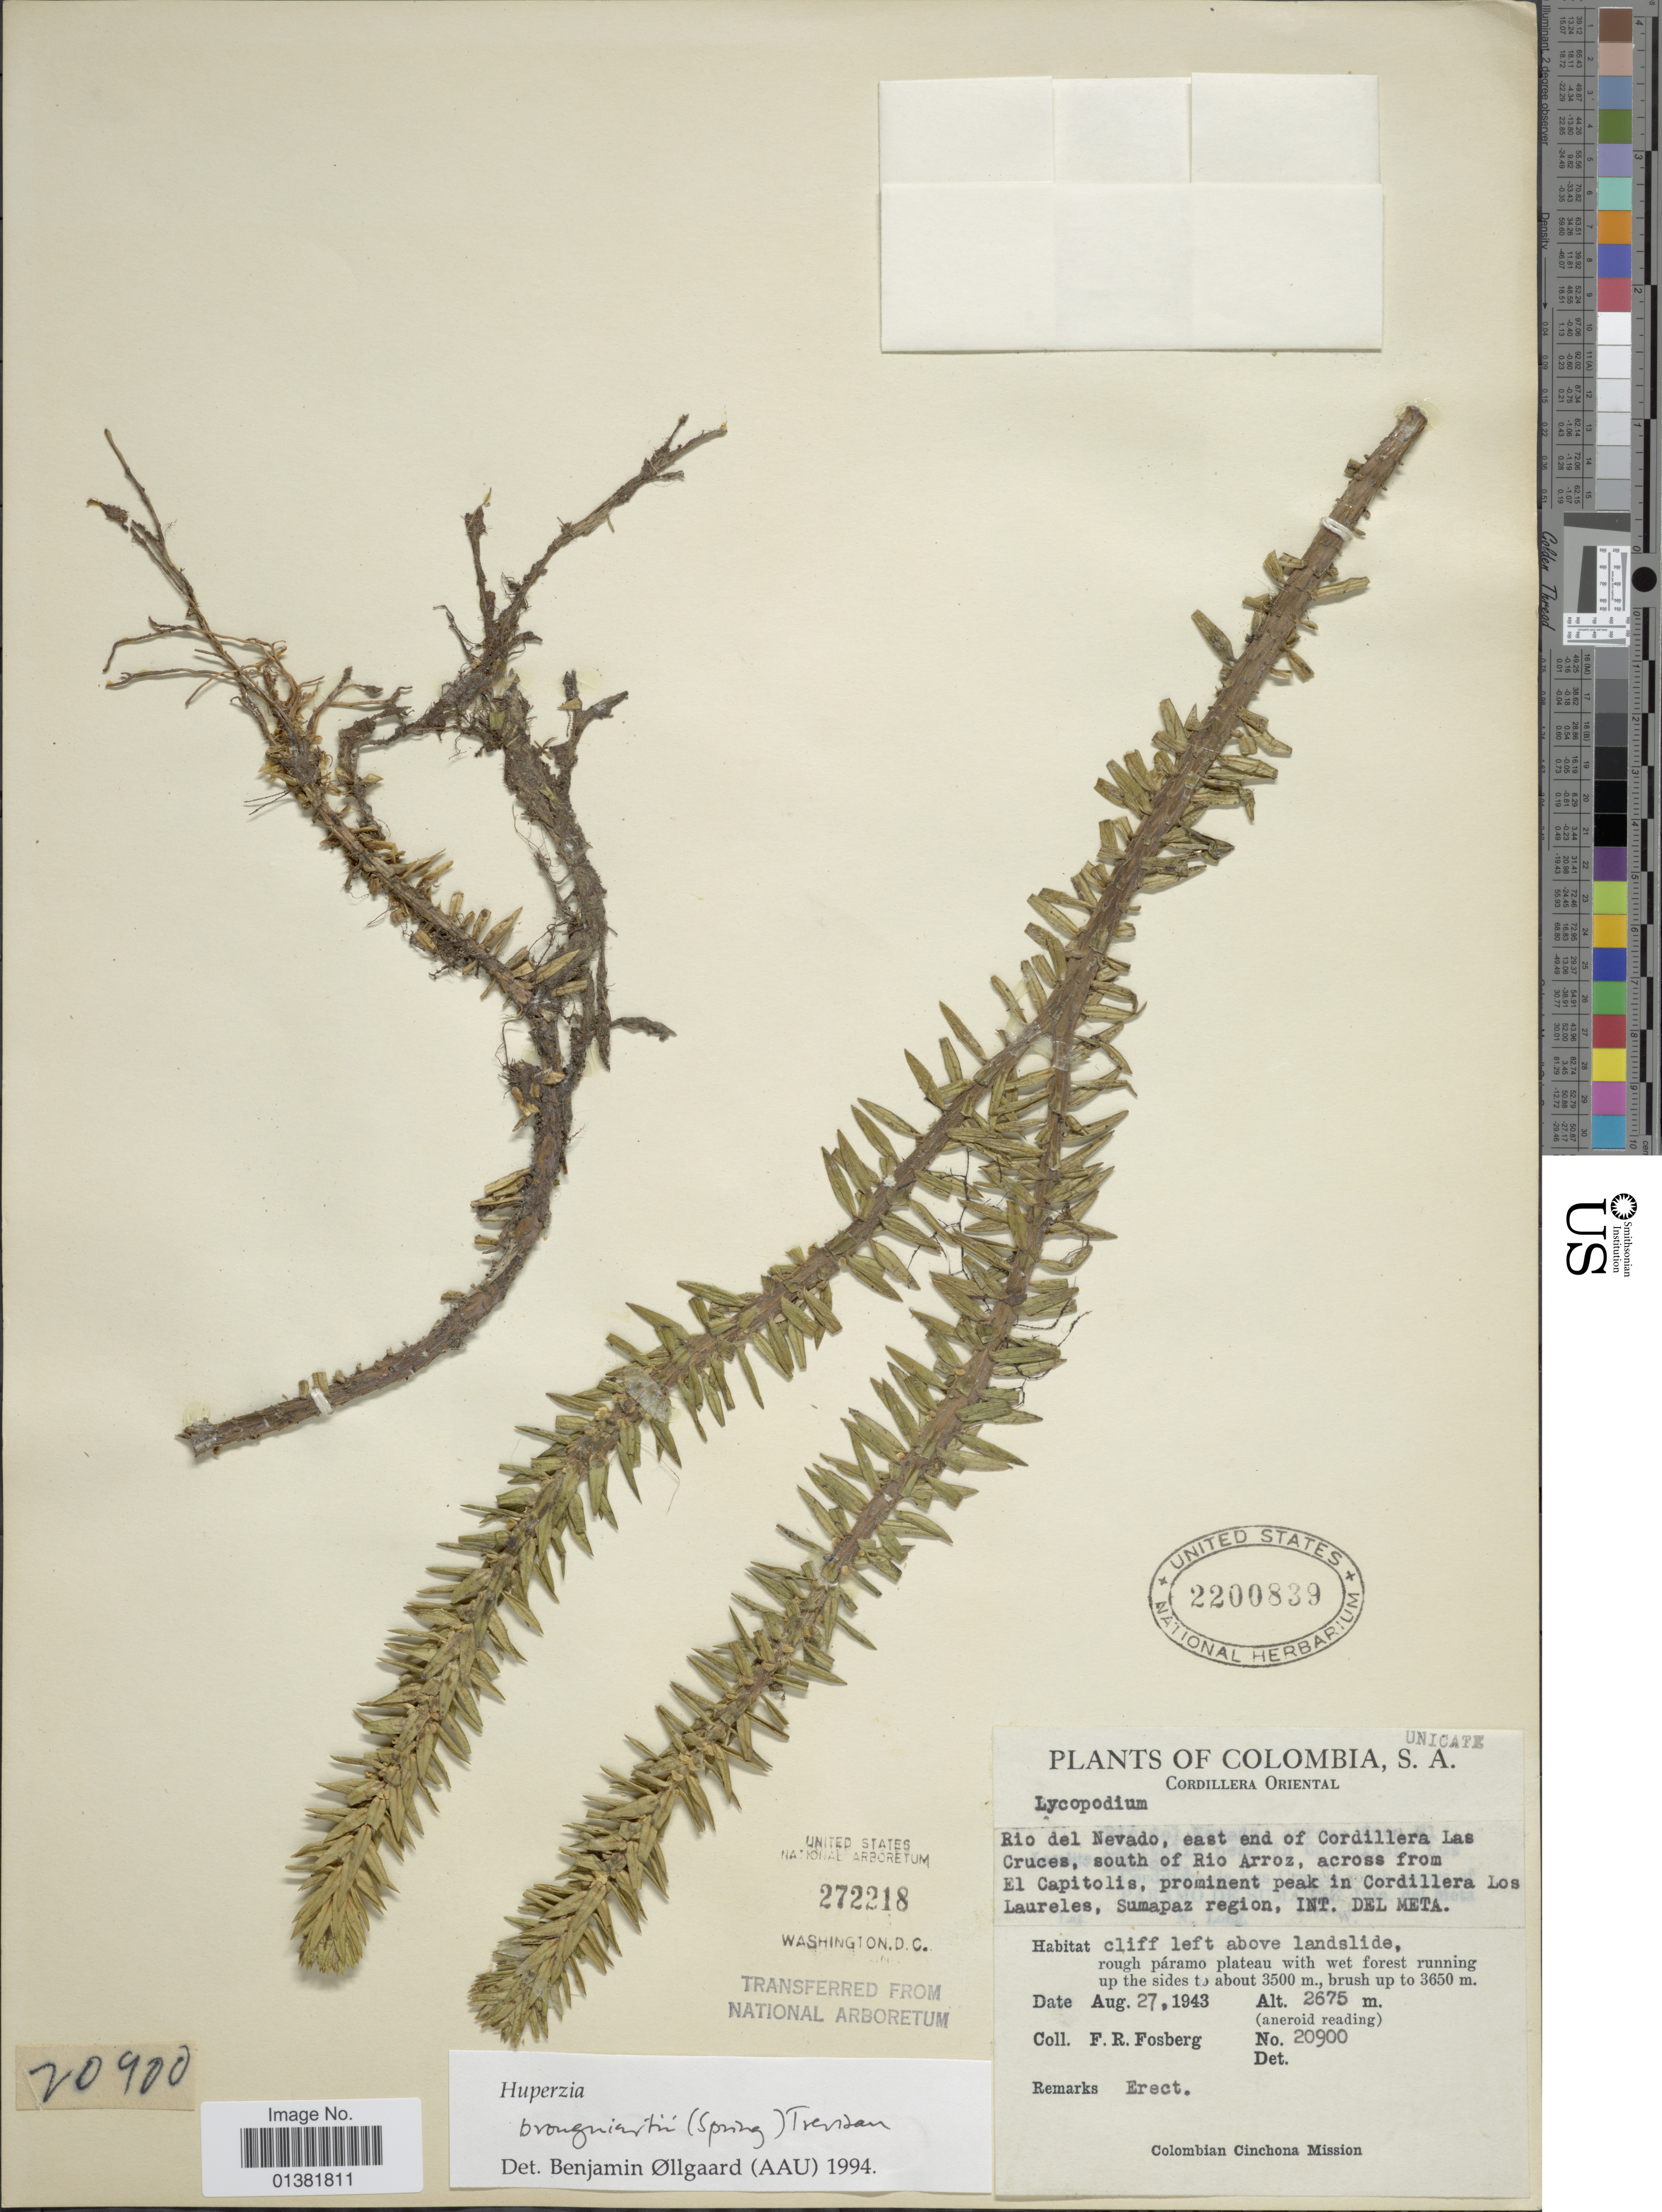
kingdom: Plantae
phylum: Tracheophyta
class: Lycopodiopsida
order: Lycopodiales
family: Lycopodiaceae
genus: Phlegmariurus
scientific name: Phlegmariurus brongniartii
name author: (Spring) B. Øllg.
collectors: F. R. Fosberg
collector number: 20900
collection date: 1943-08-27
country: Colombia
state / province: Meta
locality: Cordillera Oriental. Rio del Nevado, east end of Cordillera Las Cruces, south of Rio Arroz, across from El Capitolis, prominent peak in Cordillera Los Laureles, Sumapaz region, cliff left above landslide, rough páramo plateau with wet forest running up the sides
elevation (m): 2675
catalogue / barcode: US 2200839